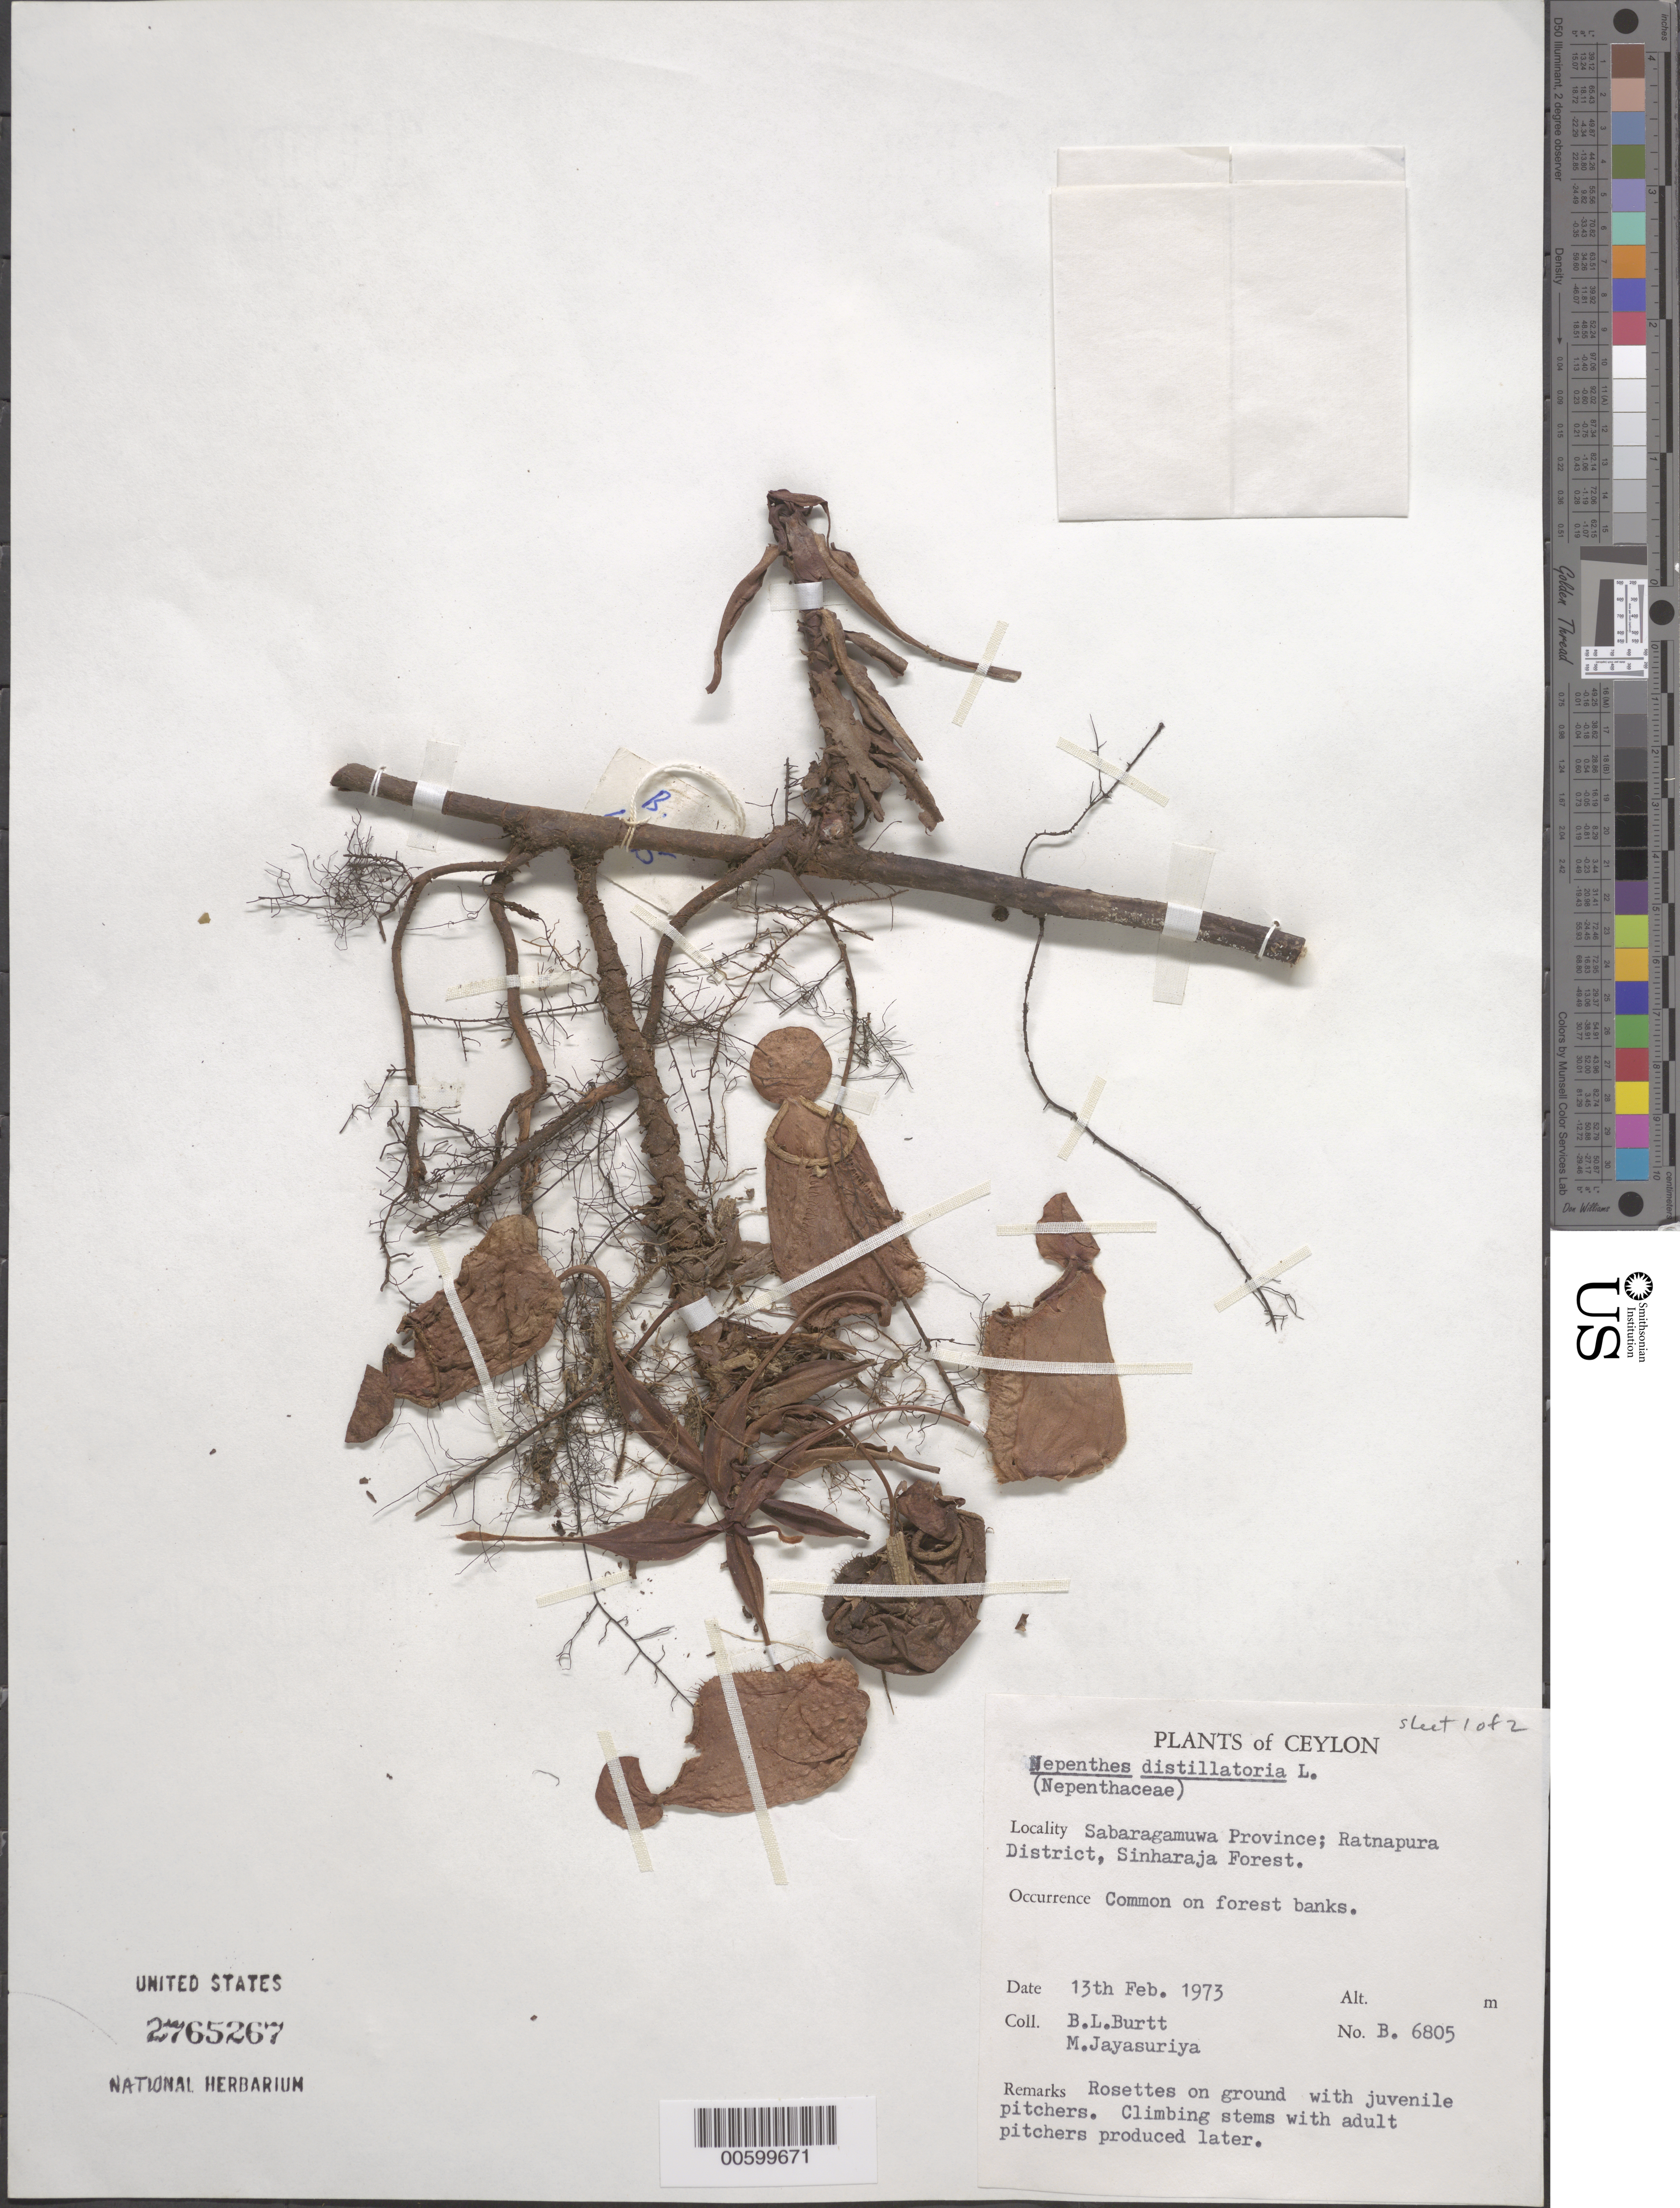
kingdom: Plantae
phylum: Tracheophyta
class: Magnoliopsida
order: Caryophyllales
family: Nepenthaceae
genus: Nepenthes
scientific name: Nepenthes distillatoria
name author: L.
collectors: B. L. Burtt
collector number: B6805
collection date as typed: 13 Feb 1973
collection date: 1973-02-13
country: Sri Lanka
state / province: Sabaragamuwa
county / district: Ratnapura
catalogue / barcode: US 2765267